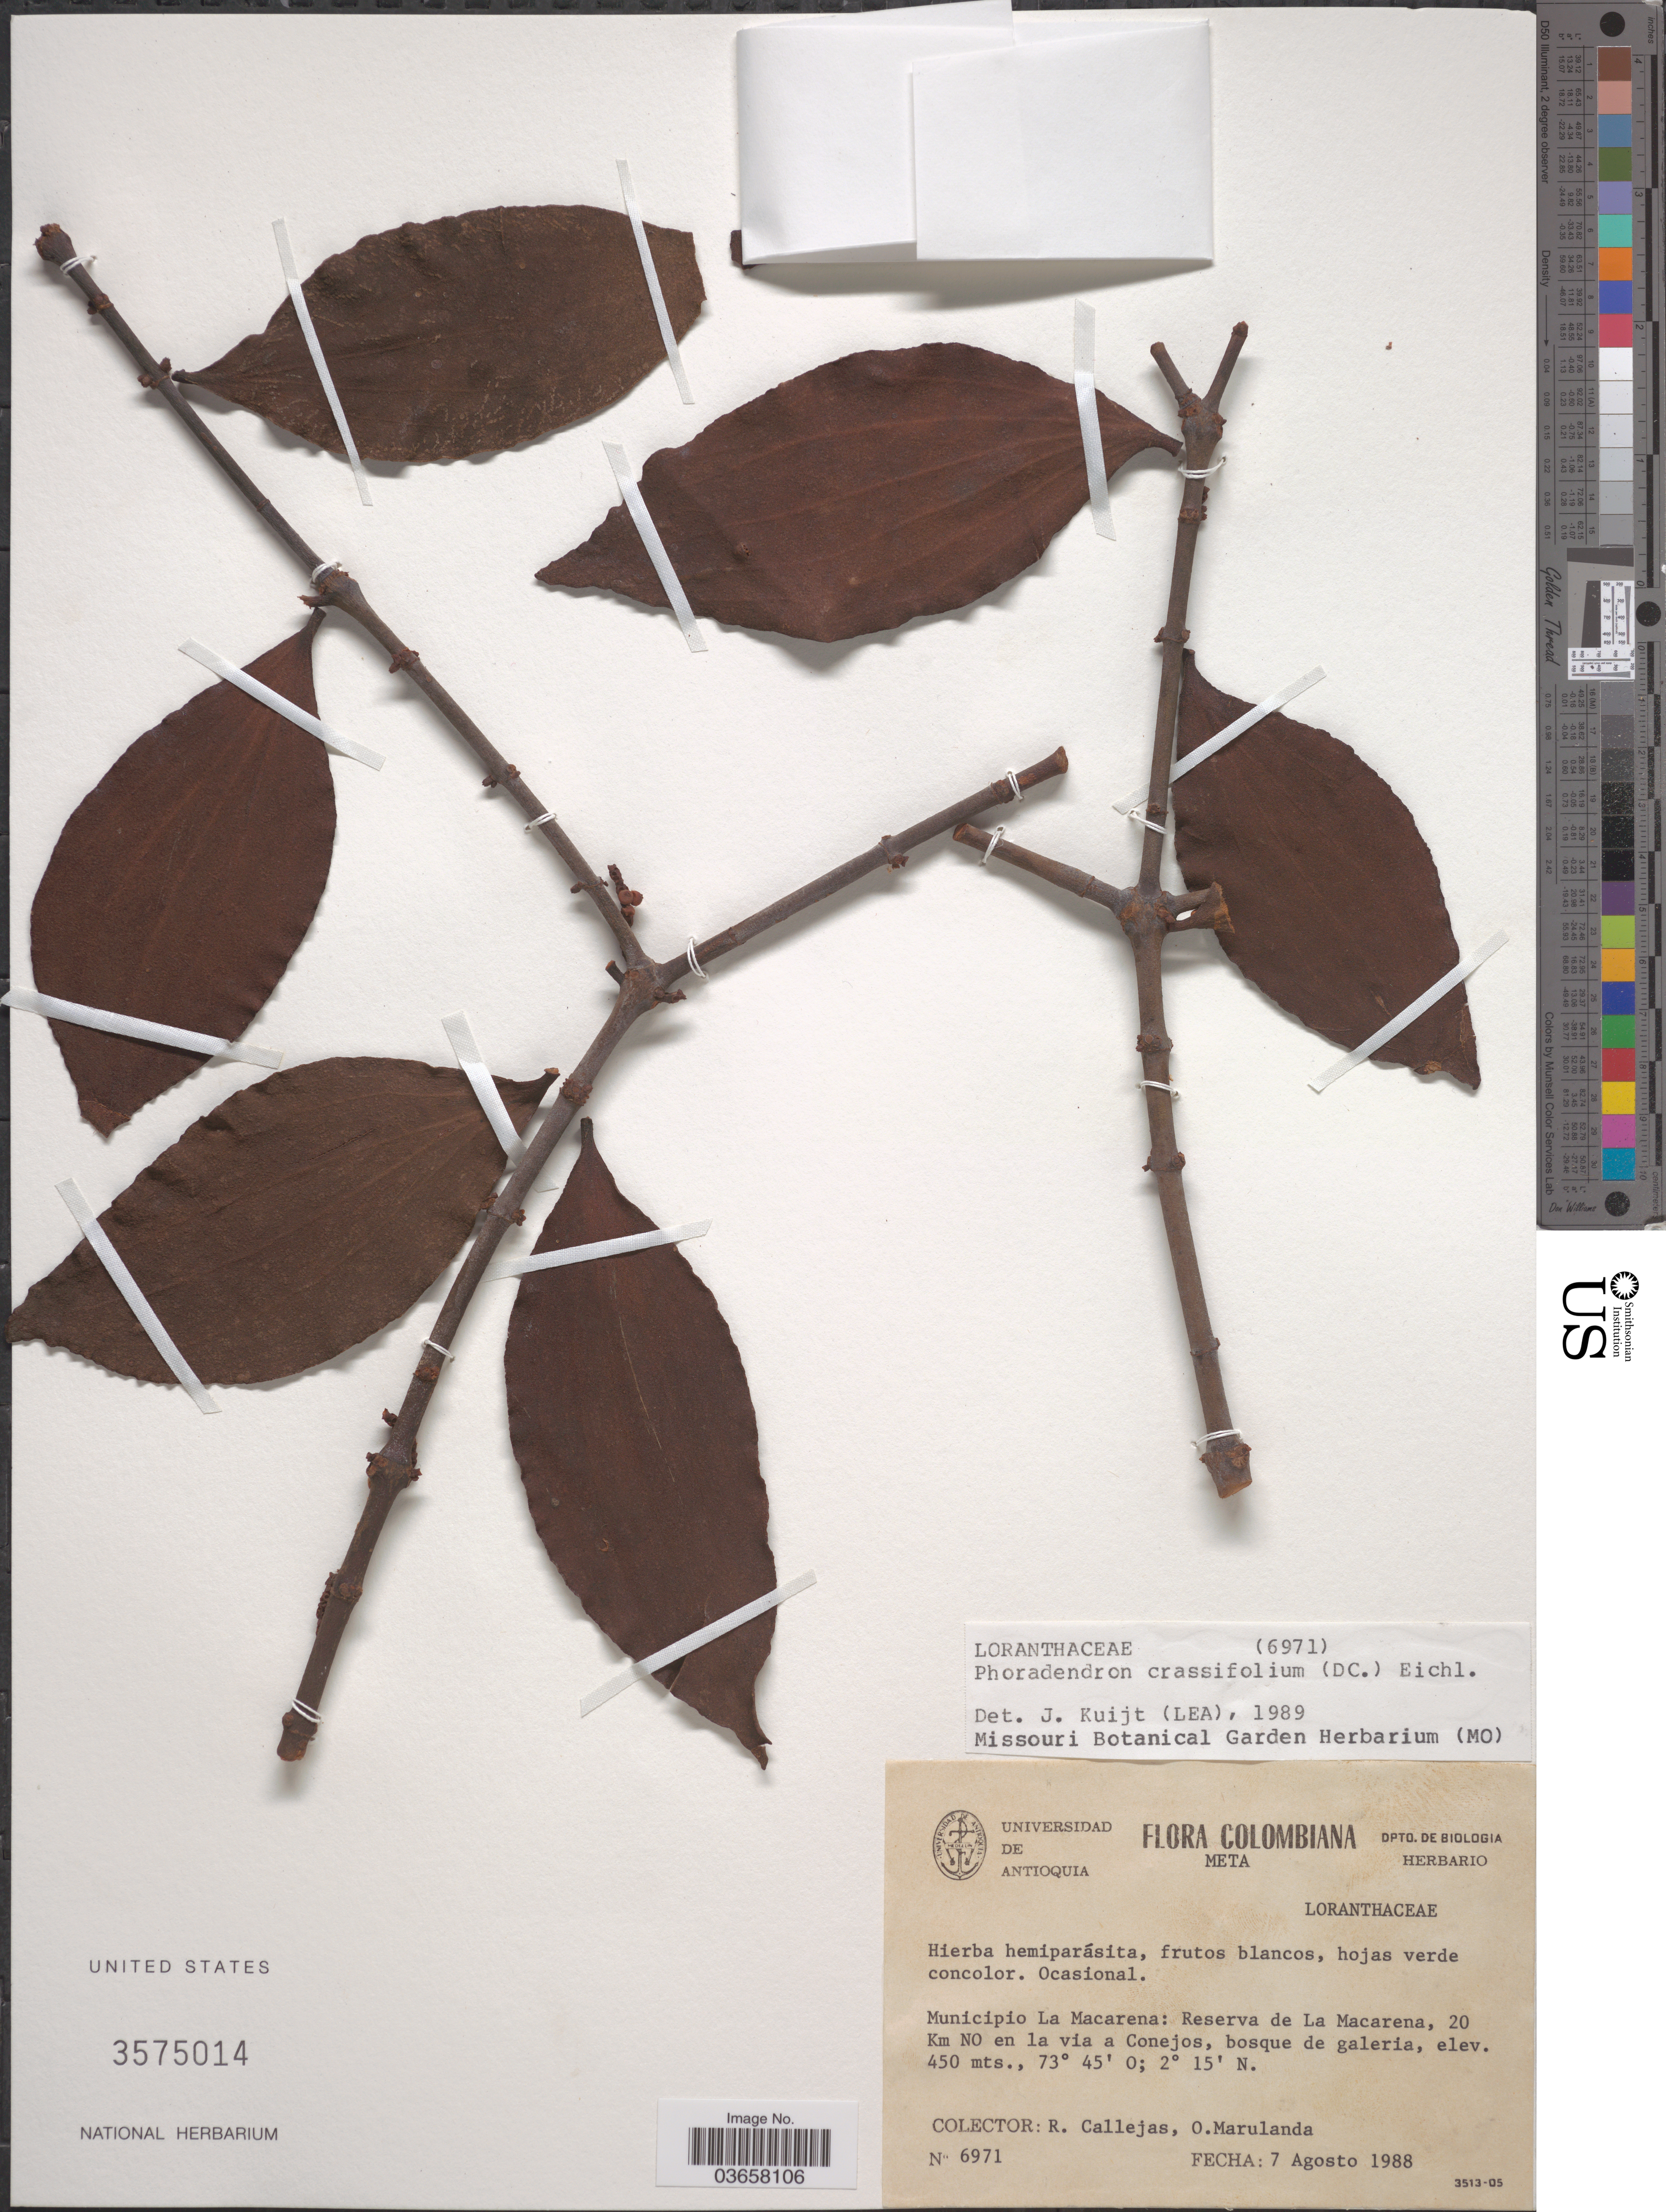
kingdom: Plantae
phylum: Tracheophyta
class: Magnoliopsida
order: Santalales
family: Viscaceae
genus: Phoradendron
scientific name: Phoradendron crassifolium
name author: (Pohl ex DC.) Eichler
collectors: R. Callejas & O. Marulanda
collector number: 6971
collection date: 1988-08-07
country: Colombia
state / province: Meta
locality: Municipio La Macarena: Reserva de La Macarena, 20 Km NO en la via a Conejos, bosque de galeria.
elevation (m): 450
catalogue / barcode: US 3575014